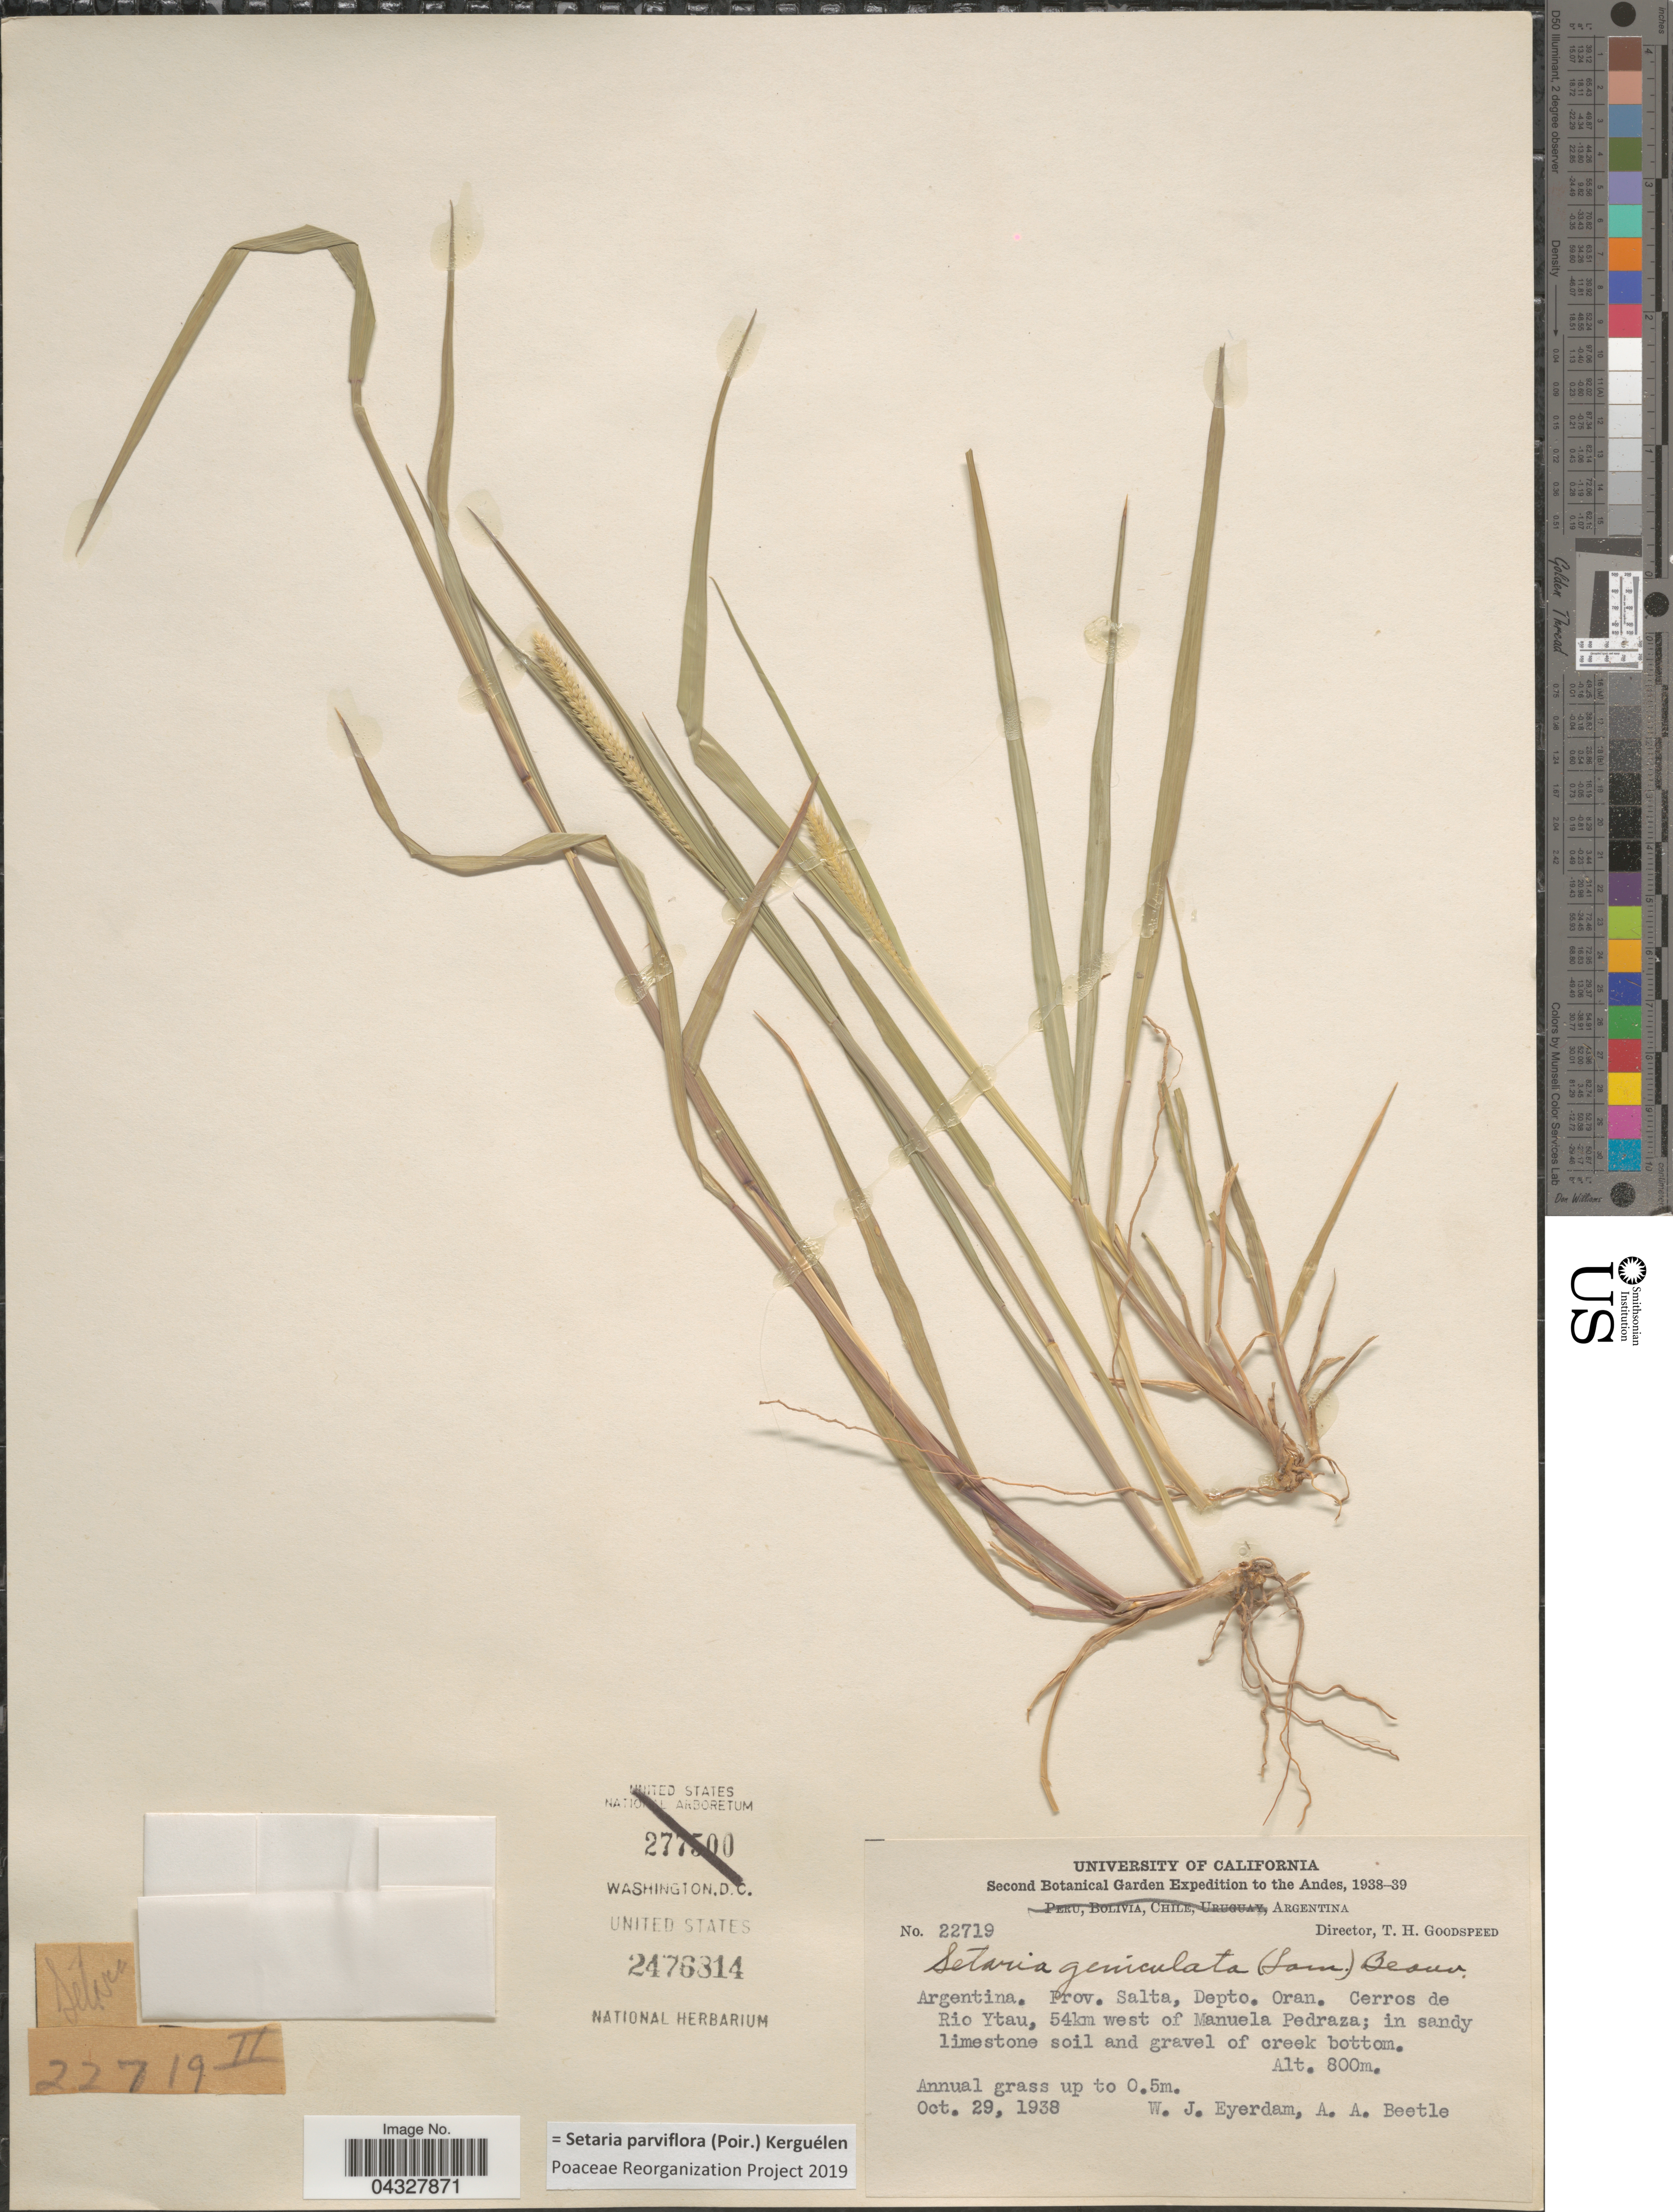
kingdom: Plantae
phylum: Tracheophyta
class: Liliopsida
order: Poales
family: Poaceae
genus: Setaria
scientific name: Setaria parviflora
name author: (Poir.) Kerguélen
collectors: W. J. Eyerdam & A. A. Beetle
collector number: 22719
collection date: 1938-10-29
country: Argentina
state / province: Salta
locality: Second Botanical Expedition to the Andes, 1938-39. Depto. Oran. Cerros de Rio Ytau, 54km west of Manuela Pedraza.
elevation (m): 800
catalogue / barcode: US 2476814